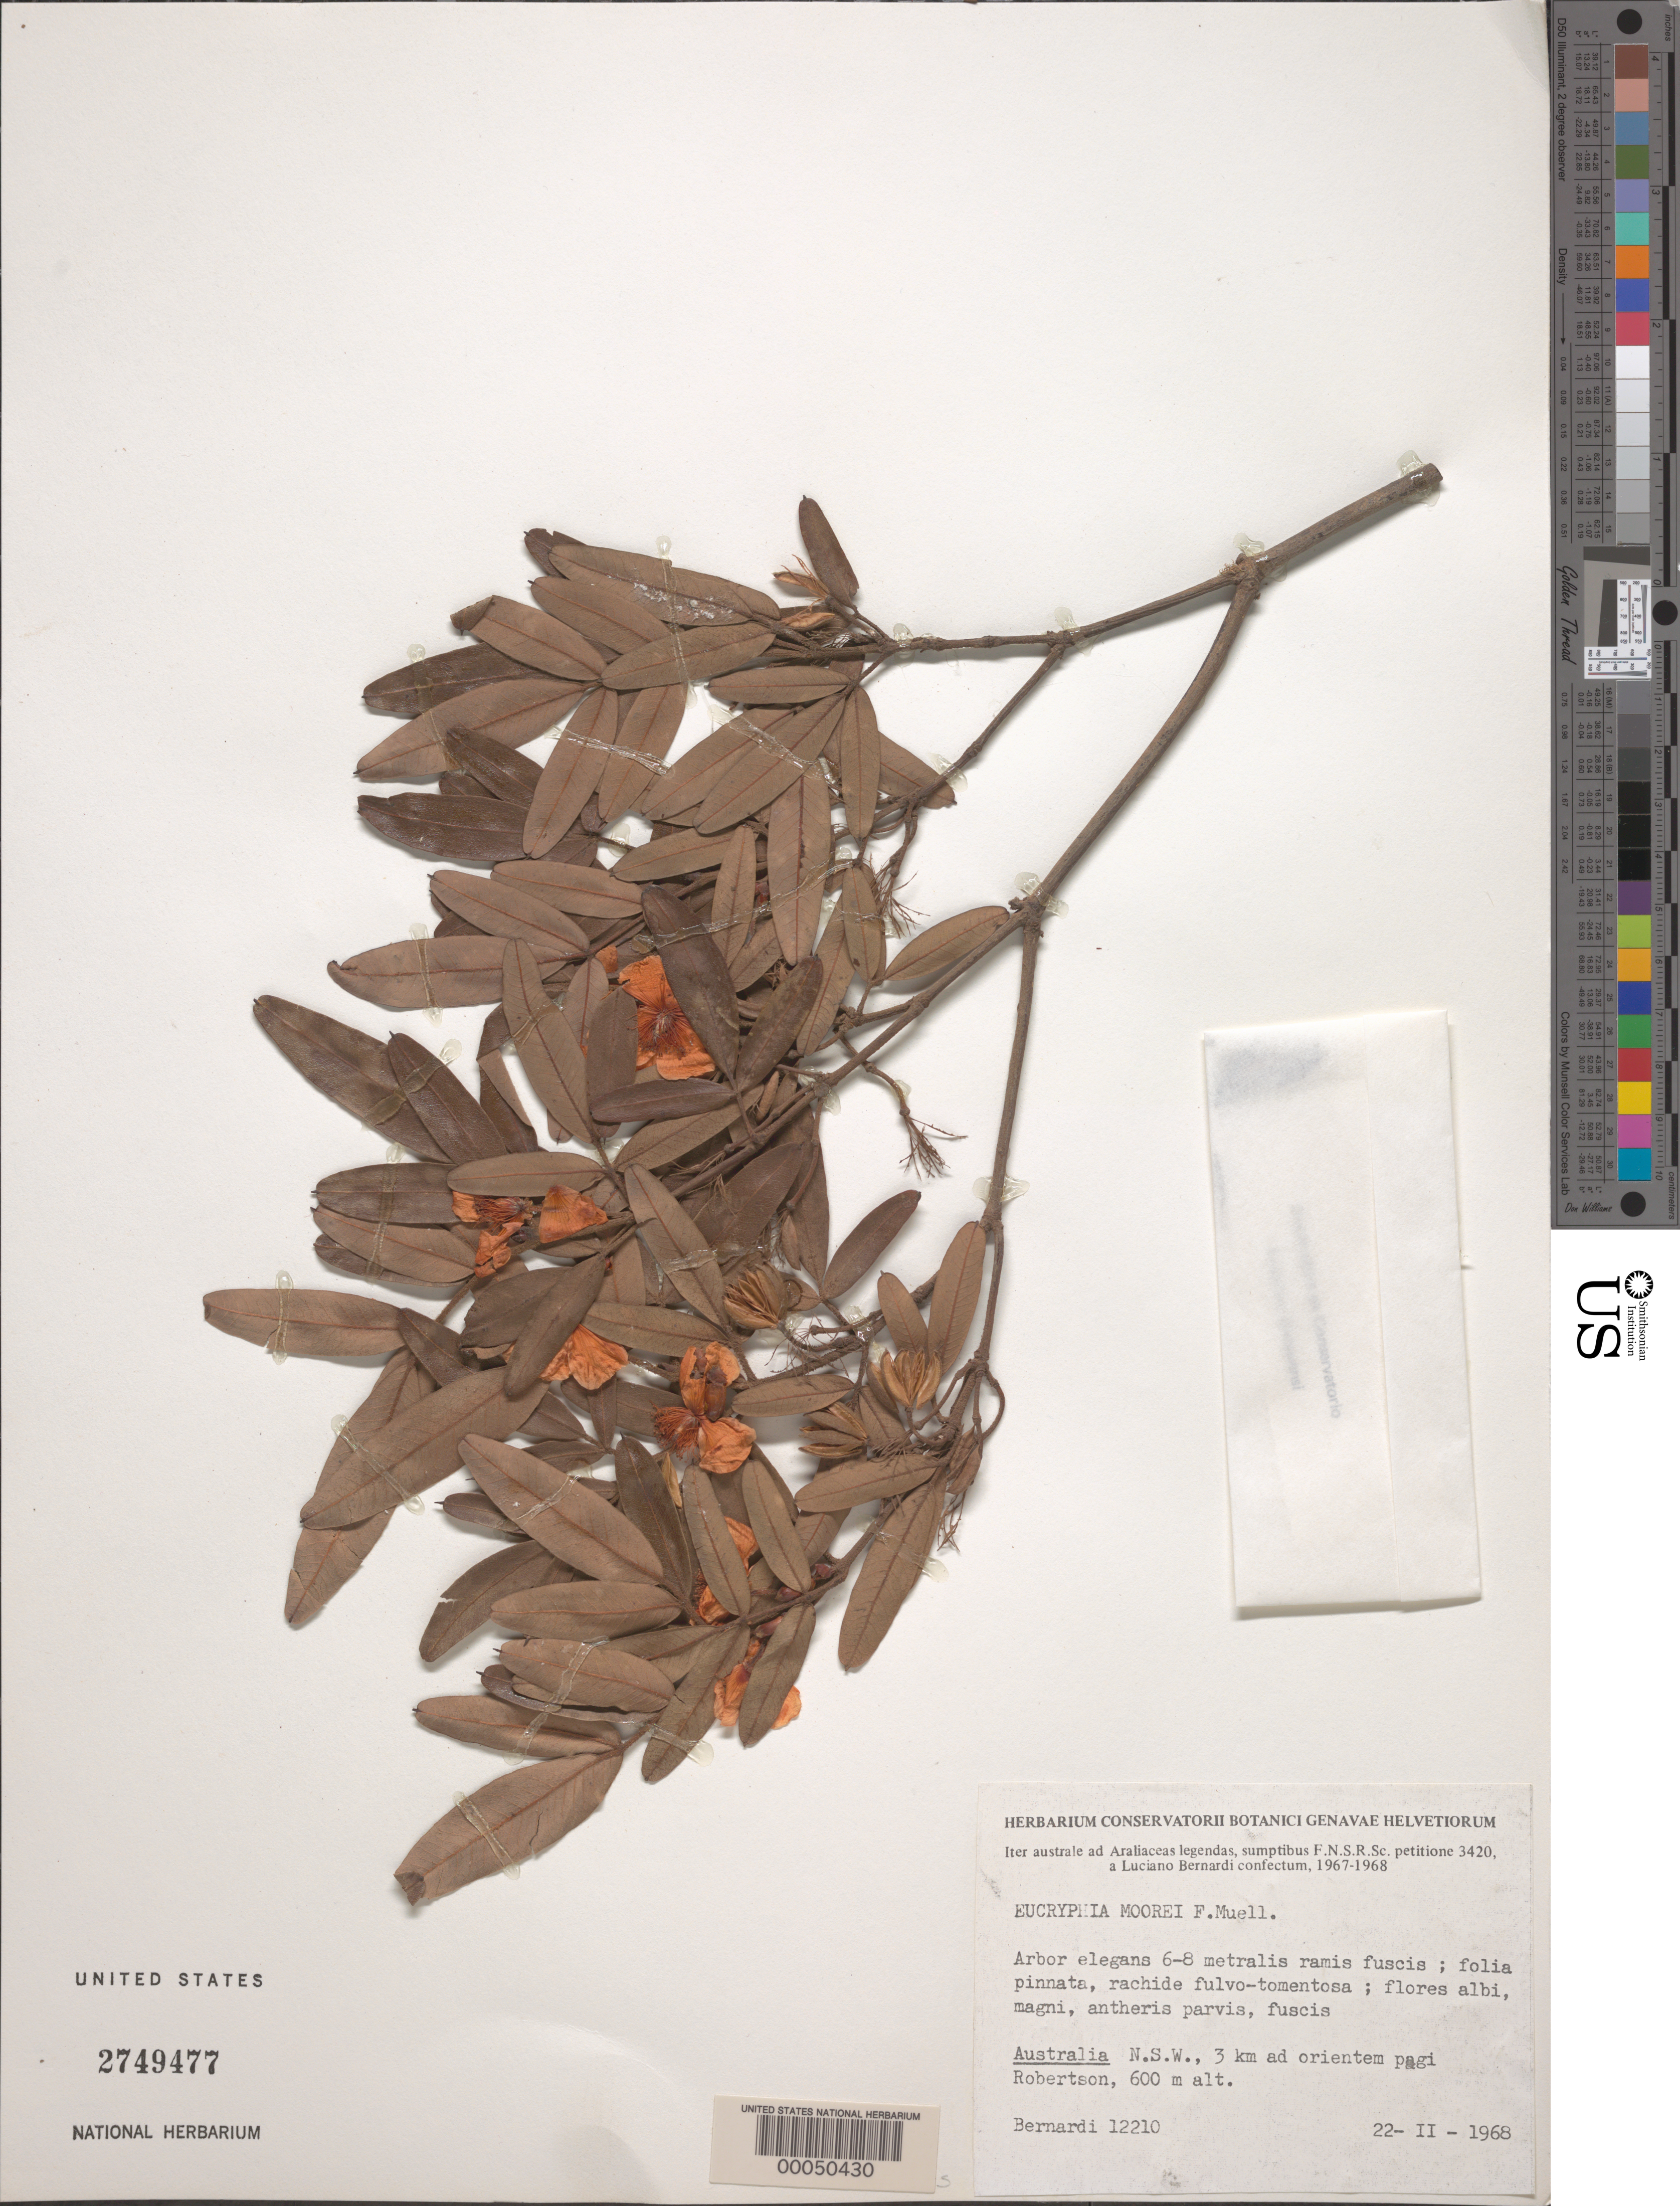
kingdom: Plantae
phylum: Tracheophyta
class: Magnoliopsida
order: Oxalidales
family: Cunoniaceae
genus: Eucryphia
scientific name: Eucryphia moorei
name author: F. Muell.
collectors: W. Bernardi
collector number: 12210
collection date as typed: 22 Feb 1968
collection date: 1968-02-22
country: Australia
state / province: New South Wales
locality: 3 km ad orientem pagi robertson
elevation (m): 600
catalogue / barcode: US 2749477